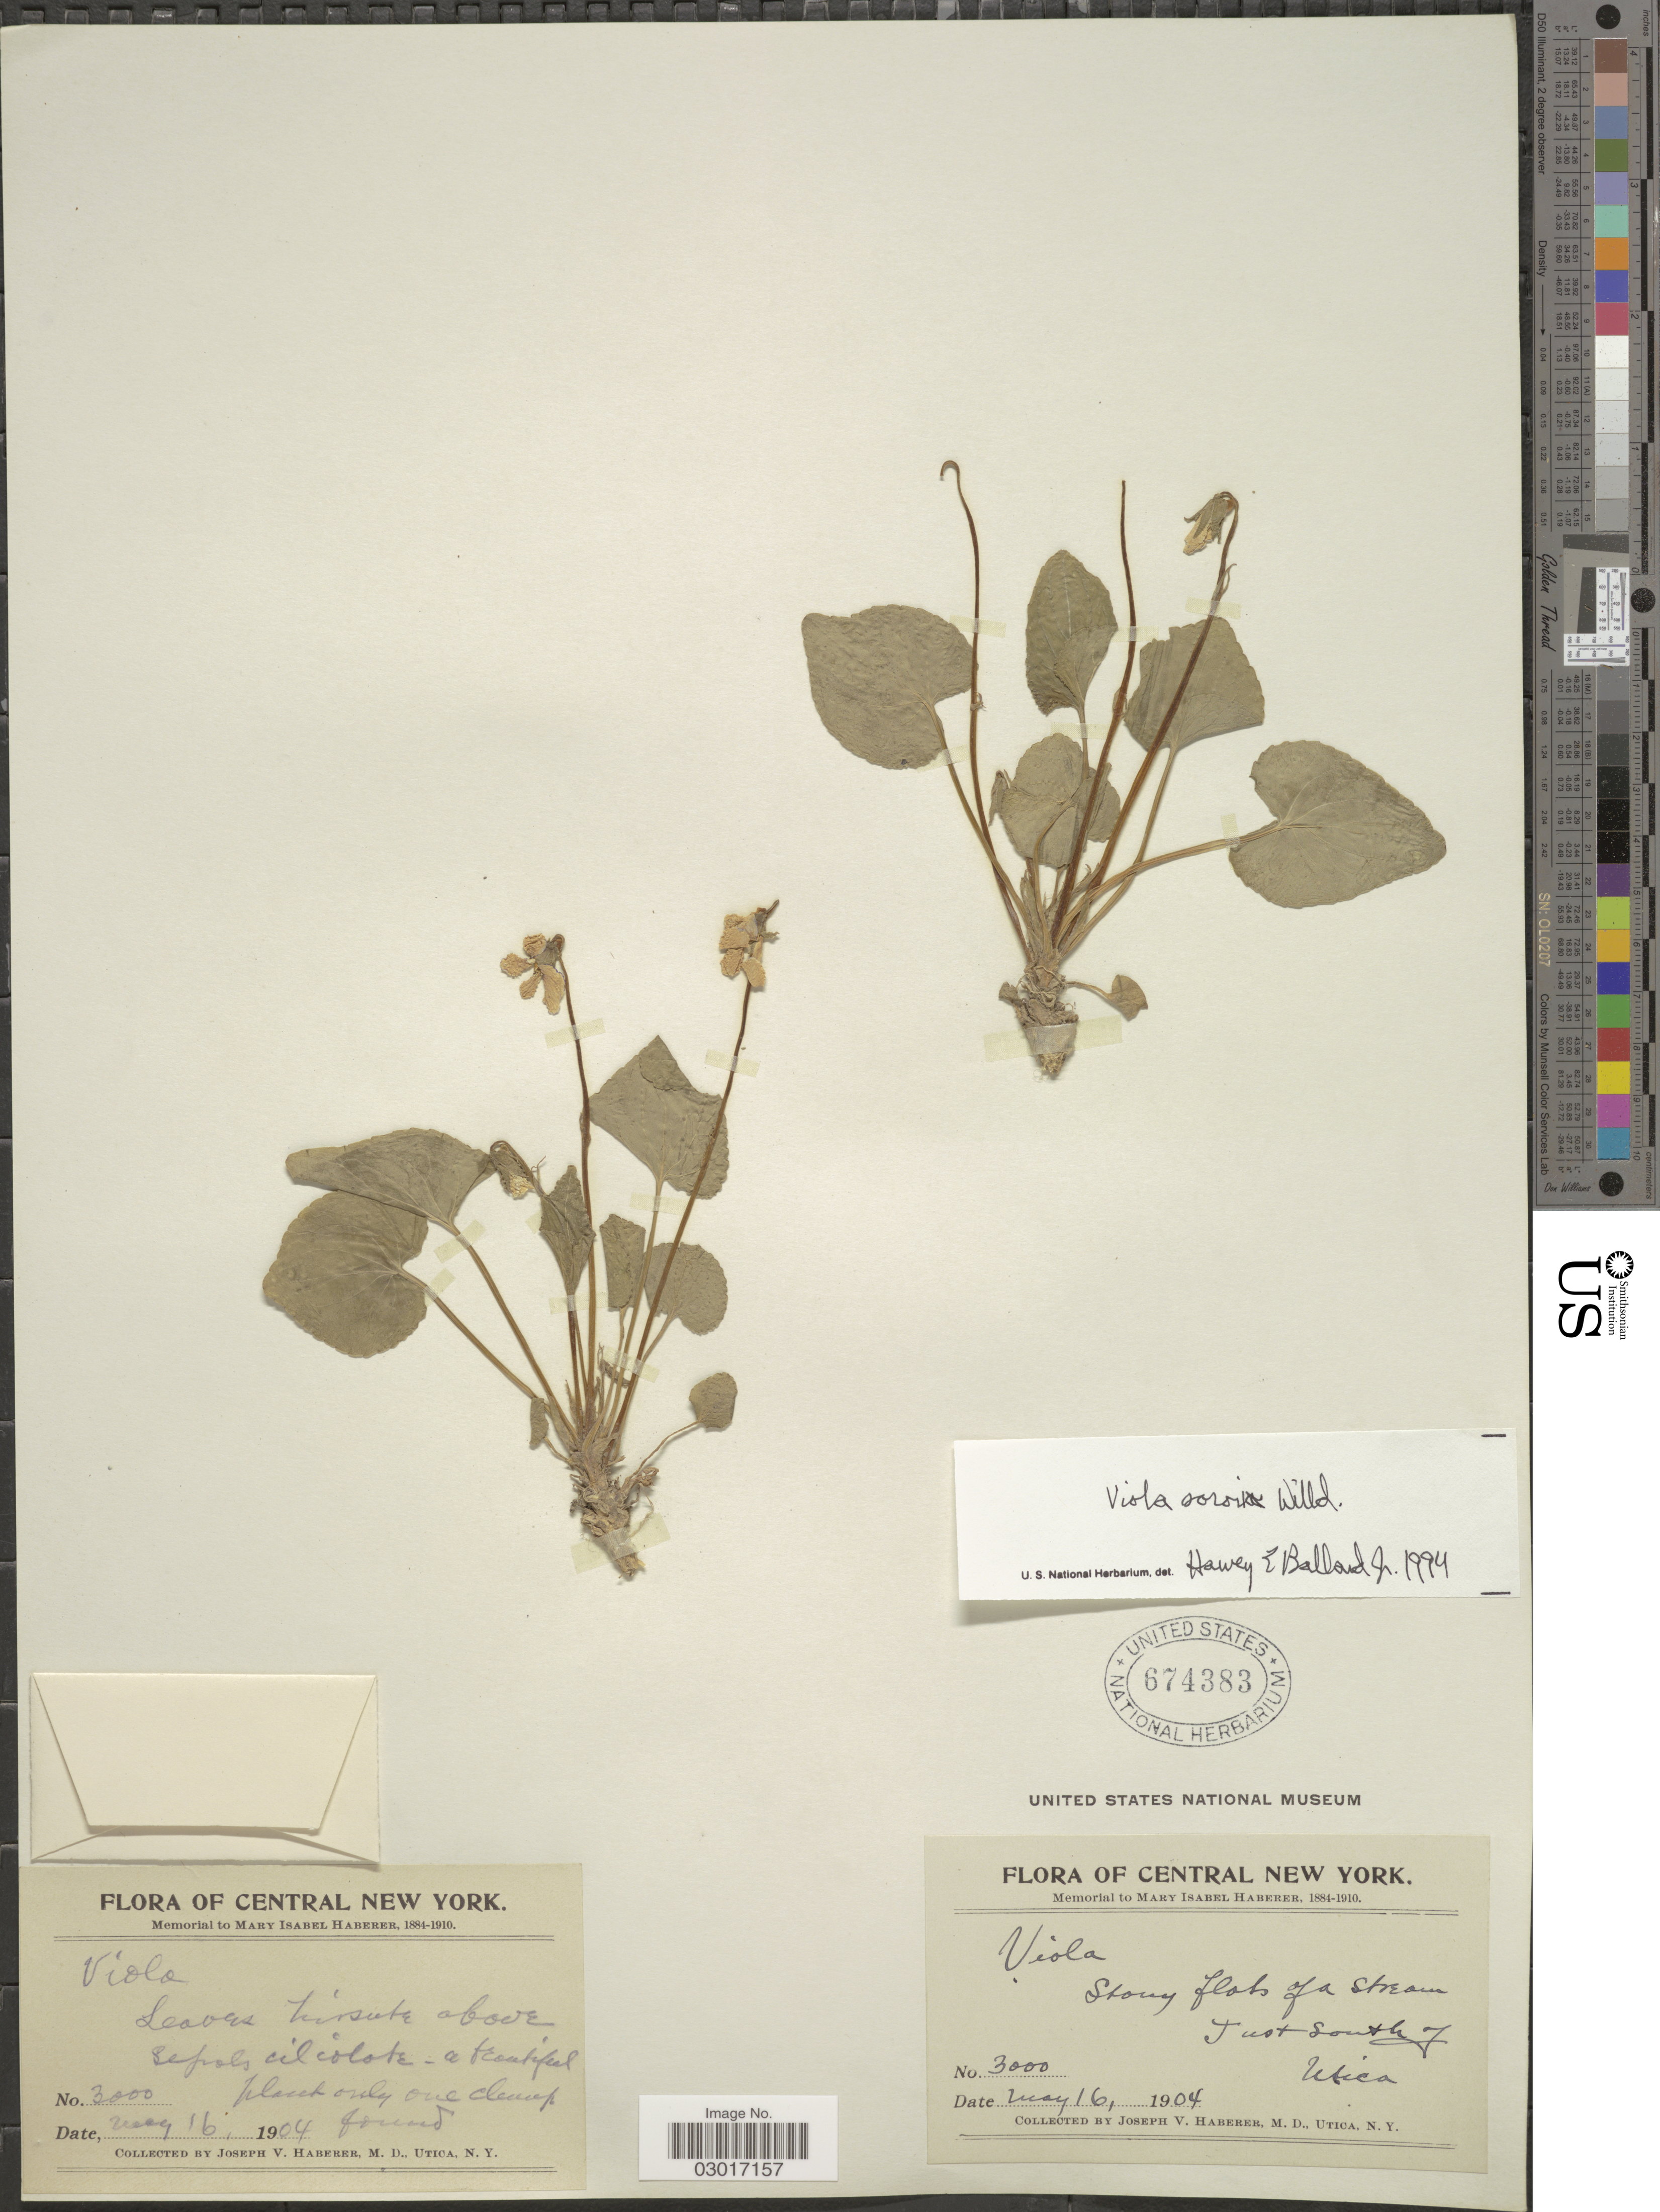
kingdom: Plantae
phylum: Tracheophyta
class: Magnoliopsida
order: Malpighiales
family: Violaceae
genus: Viola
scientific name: Viola sororia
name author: Willd.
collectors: J. V. Haberer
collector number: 3000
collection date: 1904-05-16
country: United States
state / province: New York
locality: Central New York. Stony flats of a stream. Just South of Utica.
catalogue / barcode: US 674383